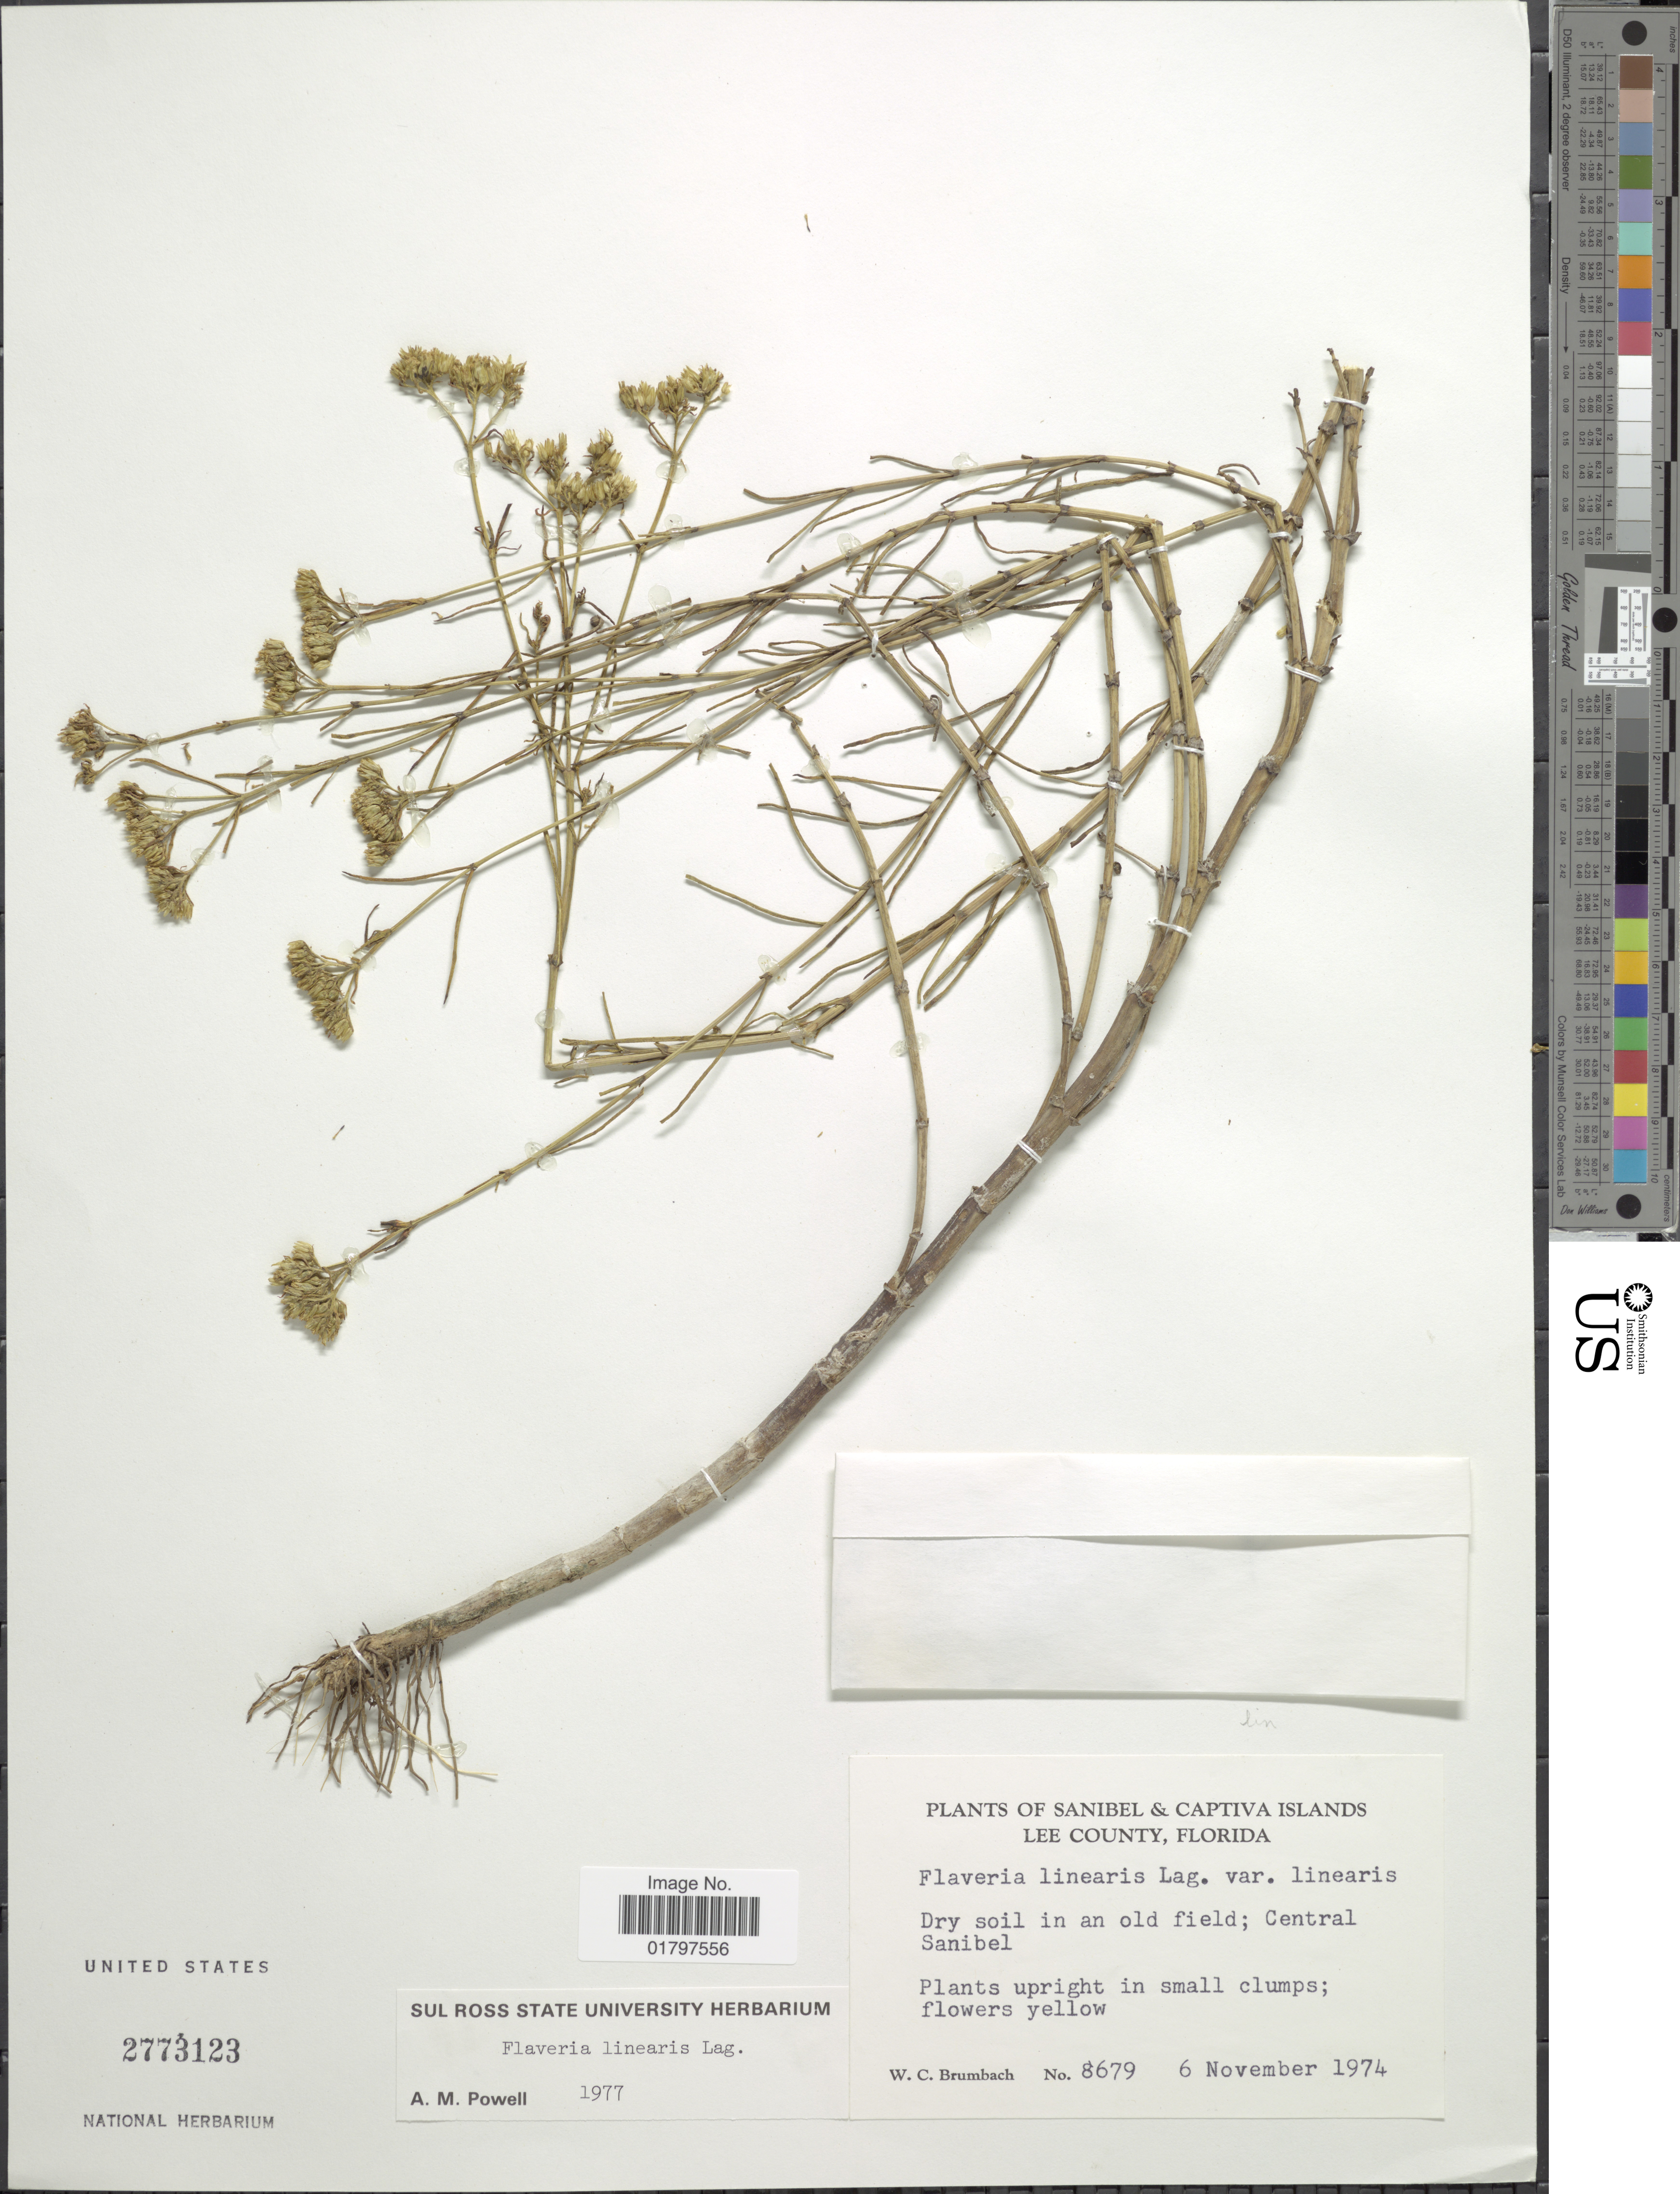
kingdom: Plantae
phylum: Tracheophyta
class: Magnoliopsida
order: Asterales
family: Asteraceae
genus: Flaveria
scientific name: Flaveria linearis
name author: Lag.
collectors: W. C. Brumbach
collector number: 8679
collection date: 1974-11-06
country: United States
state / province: Florida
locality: Sanibel & Captiva Islands. Lee County, Florida. Dry soil in an old field; Central Sanibel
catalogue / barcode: US 2773123